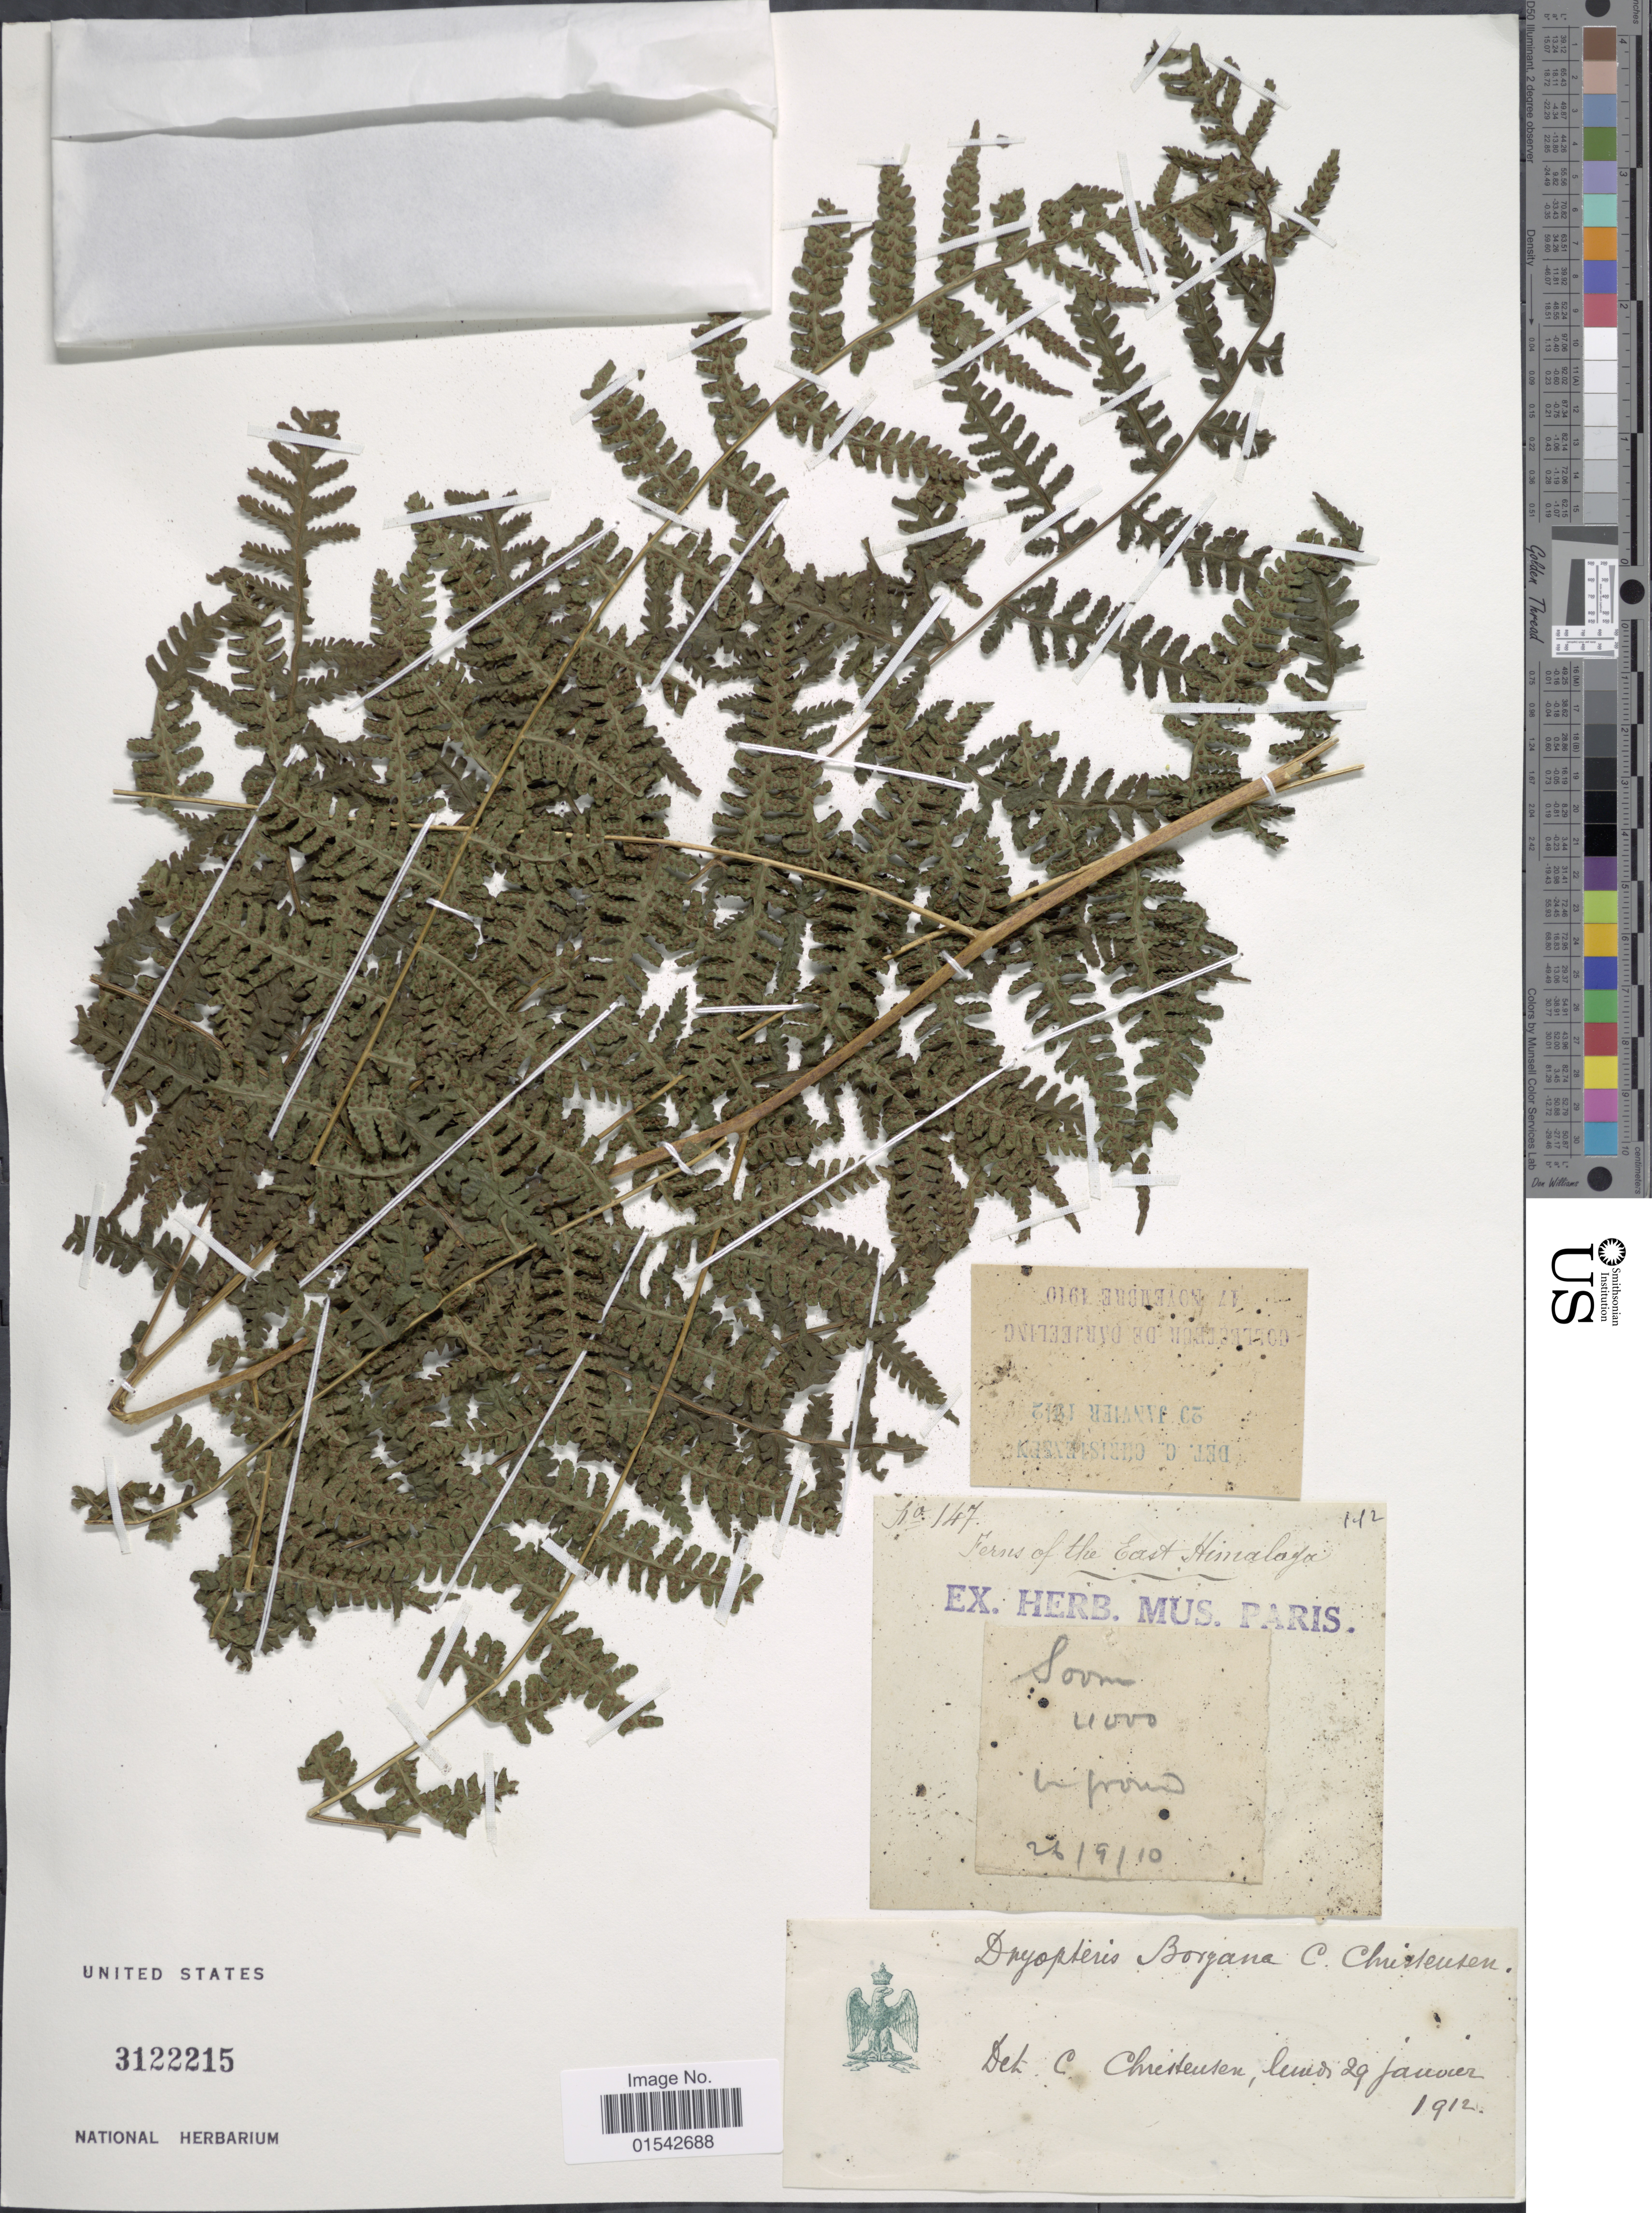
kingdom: Plantae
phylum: Tracheophyta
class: Polypodiopsida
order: Polypodiales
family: Thelypteridaceae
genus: Cyclosorus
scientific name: Cyclosorus sp.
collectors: ex herb. Mus. Paris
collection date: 1912-01-29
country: India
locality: The East Himalaya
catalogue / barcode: US 3122215